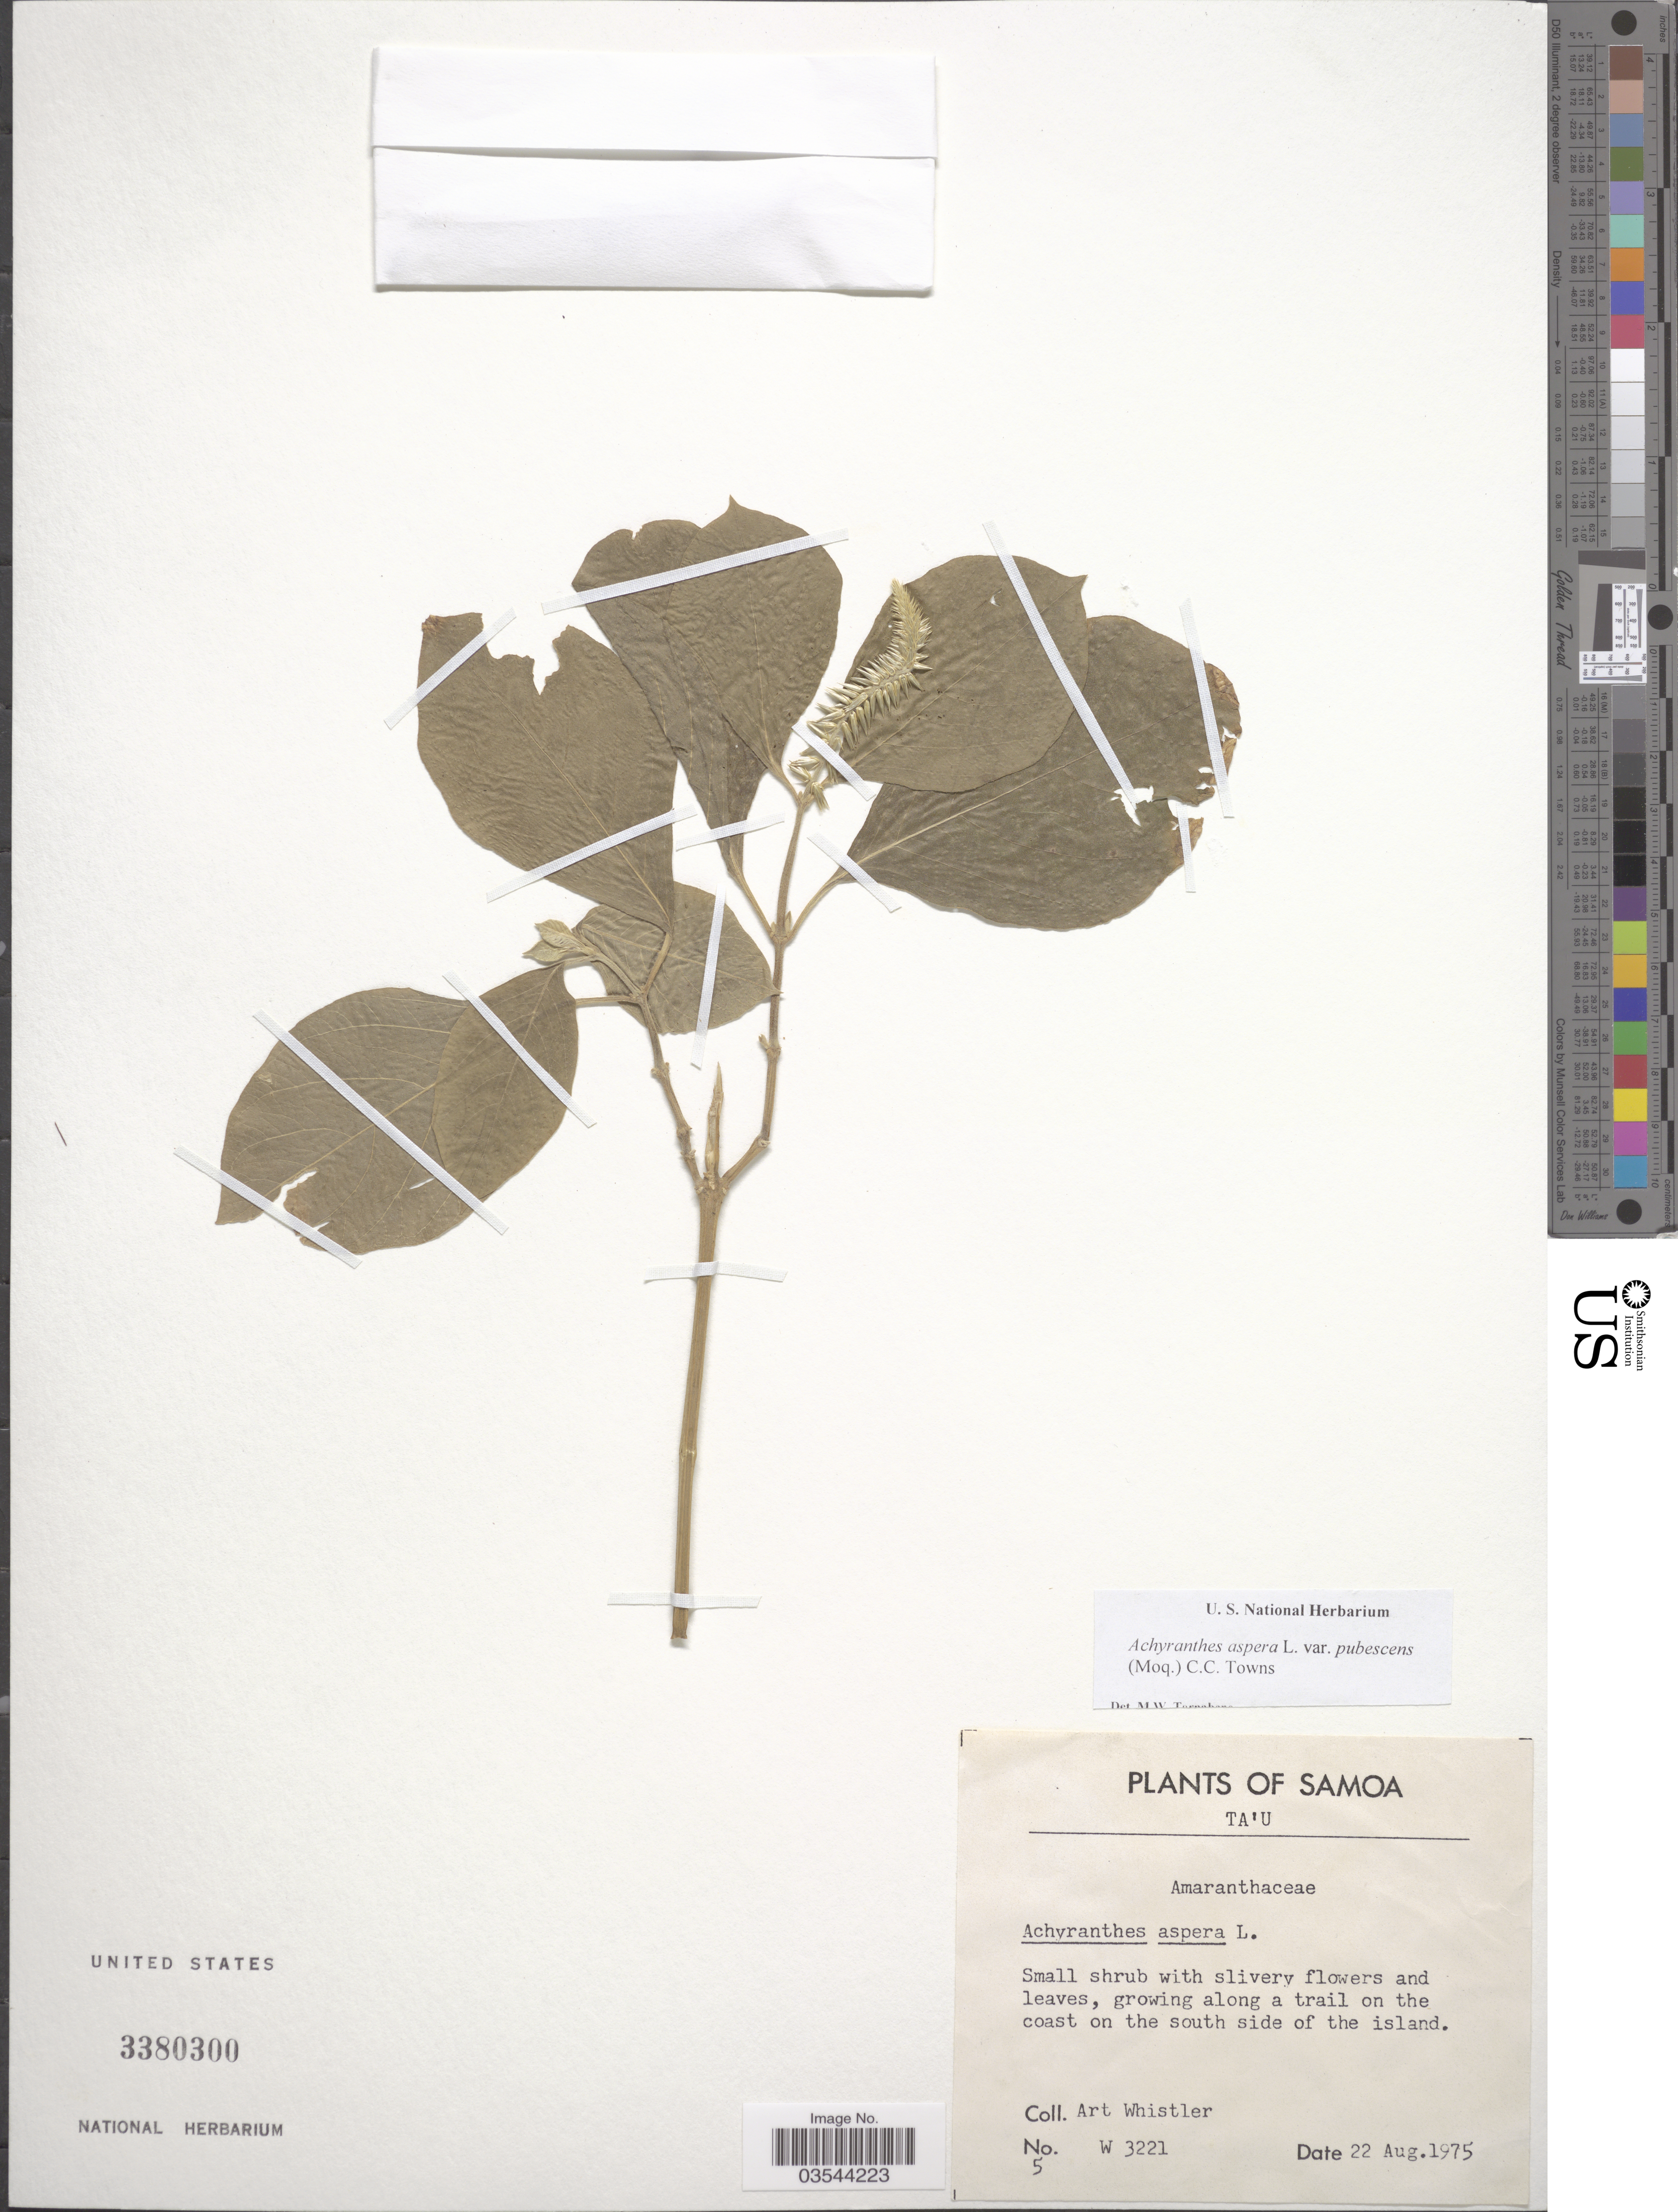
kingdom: Plantae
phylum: Tracheophyta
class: Magnoliopsida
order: Caryophyllales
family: Amaranthaceae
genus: Achyranthes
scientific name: Achyranthes aspera var. pubescens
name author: (Moq.) M. Gómez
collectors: A. Whistler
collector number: W 3221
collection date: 1975-08-22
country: American Samoa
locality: Samoa. Ta'u. On the coast side of the island.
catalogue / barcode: US 3380300